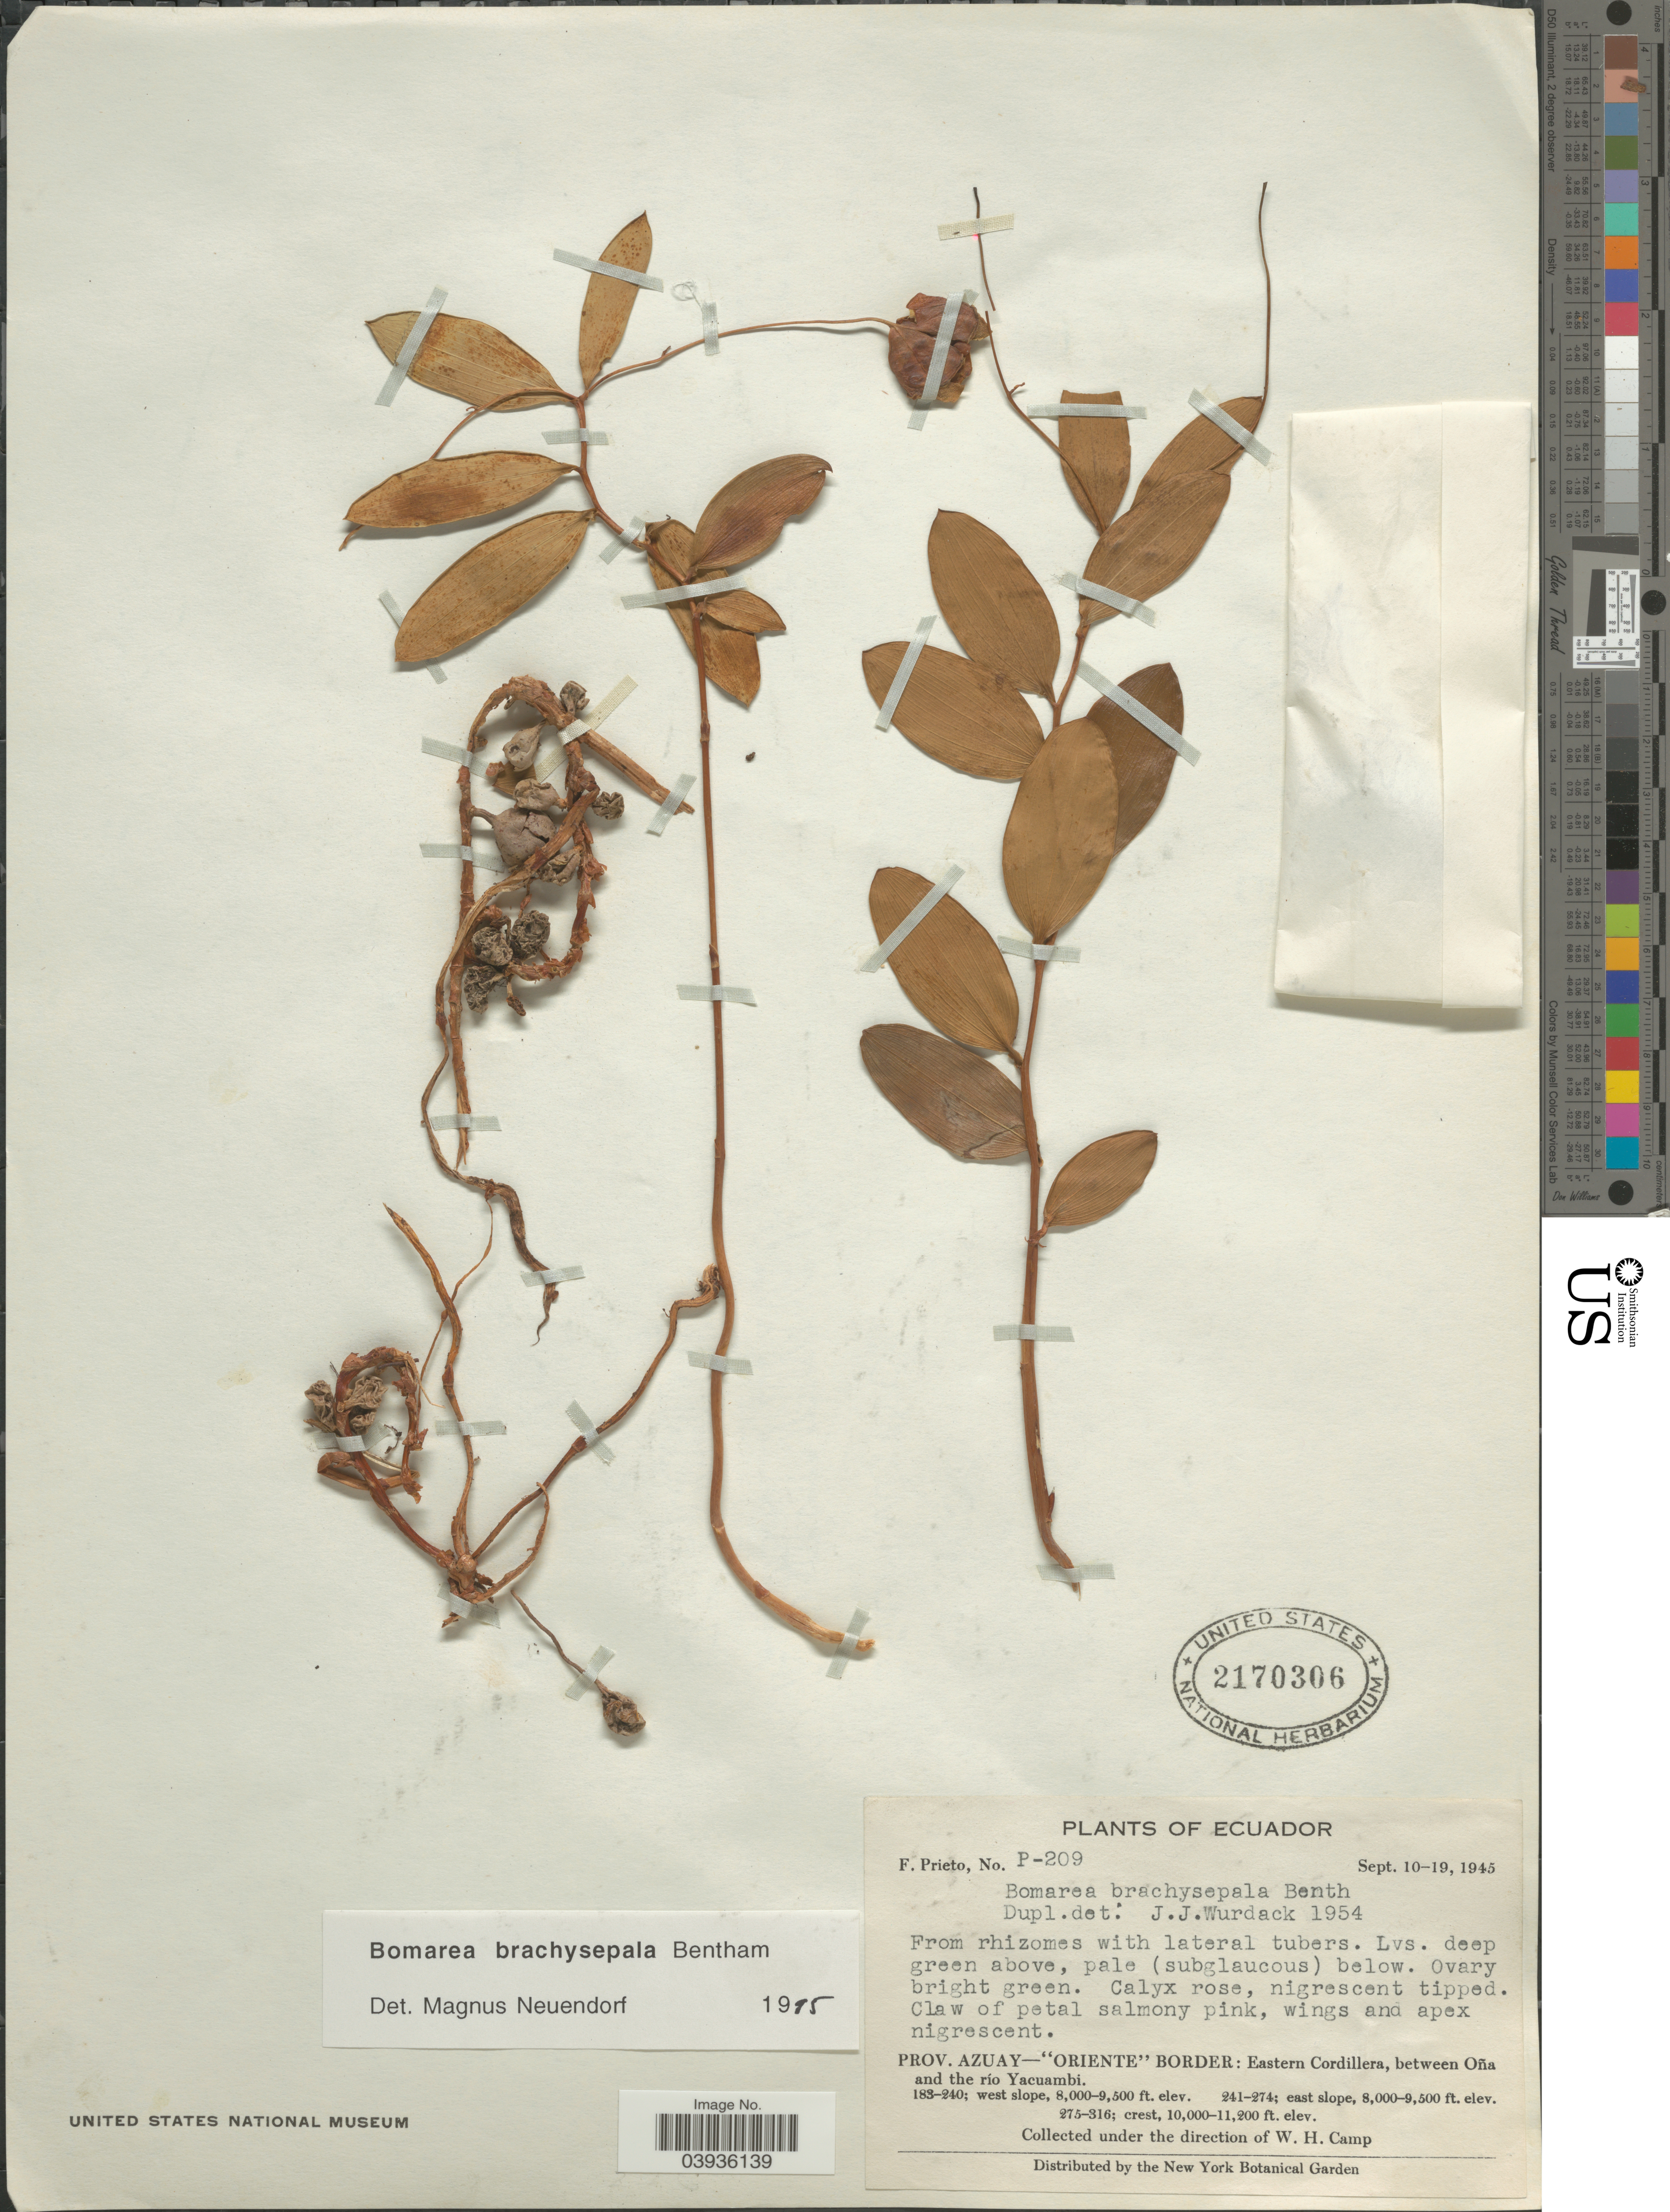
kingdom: Plantae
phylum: Tracheophyta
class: Liliopsida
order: Liliales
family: Alstroemeriaceae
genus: Bomarea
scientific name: Bomarea brachysepala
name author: Benth.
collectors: F. Prieto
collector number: P-209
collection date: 1945-09-10/1945-09-19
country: Ecuador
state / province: Azuay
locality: Oriente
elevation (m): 2438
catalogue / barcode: US 2170306